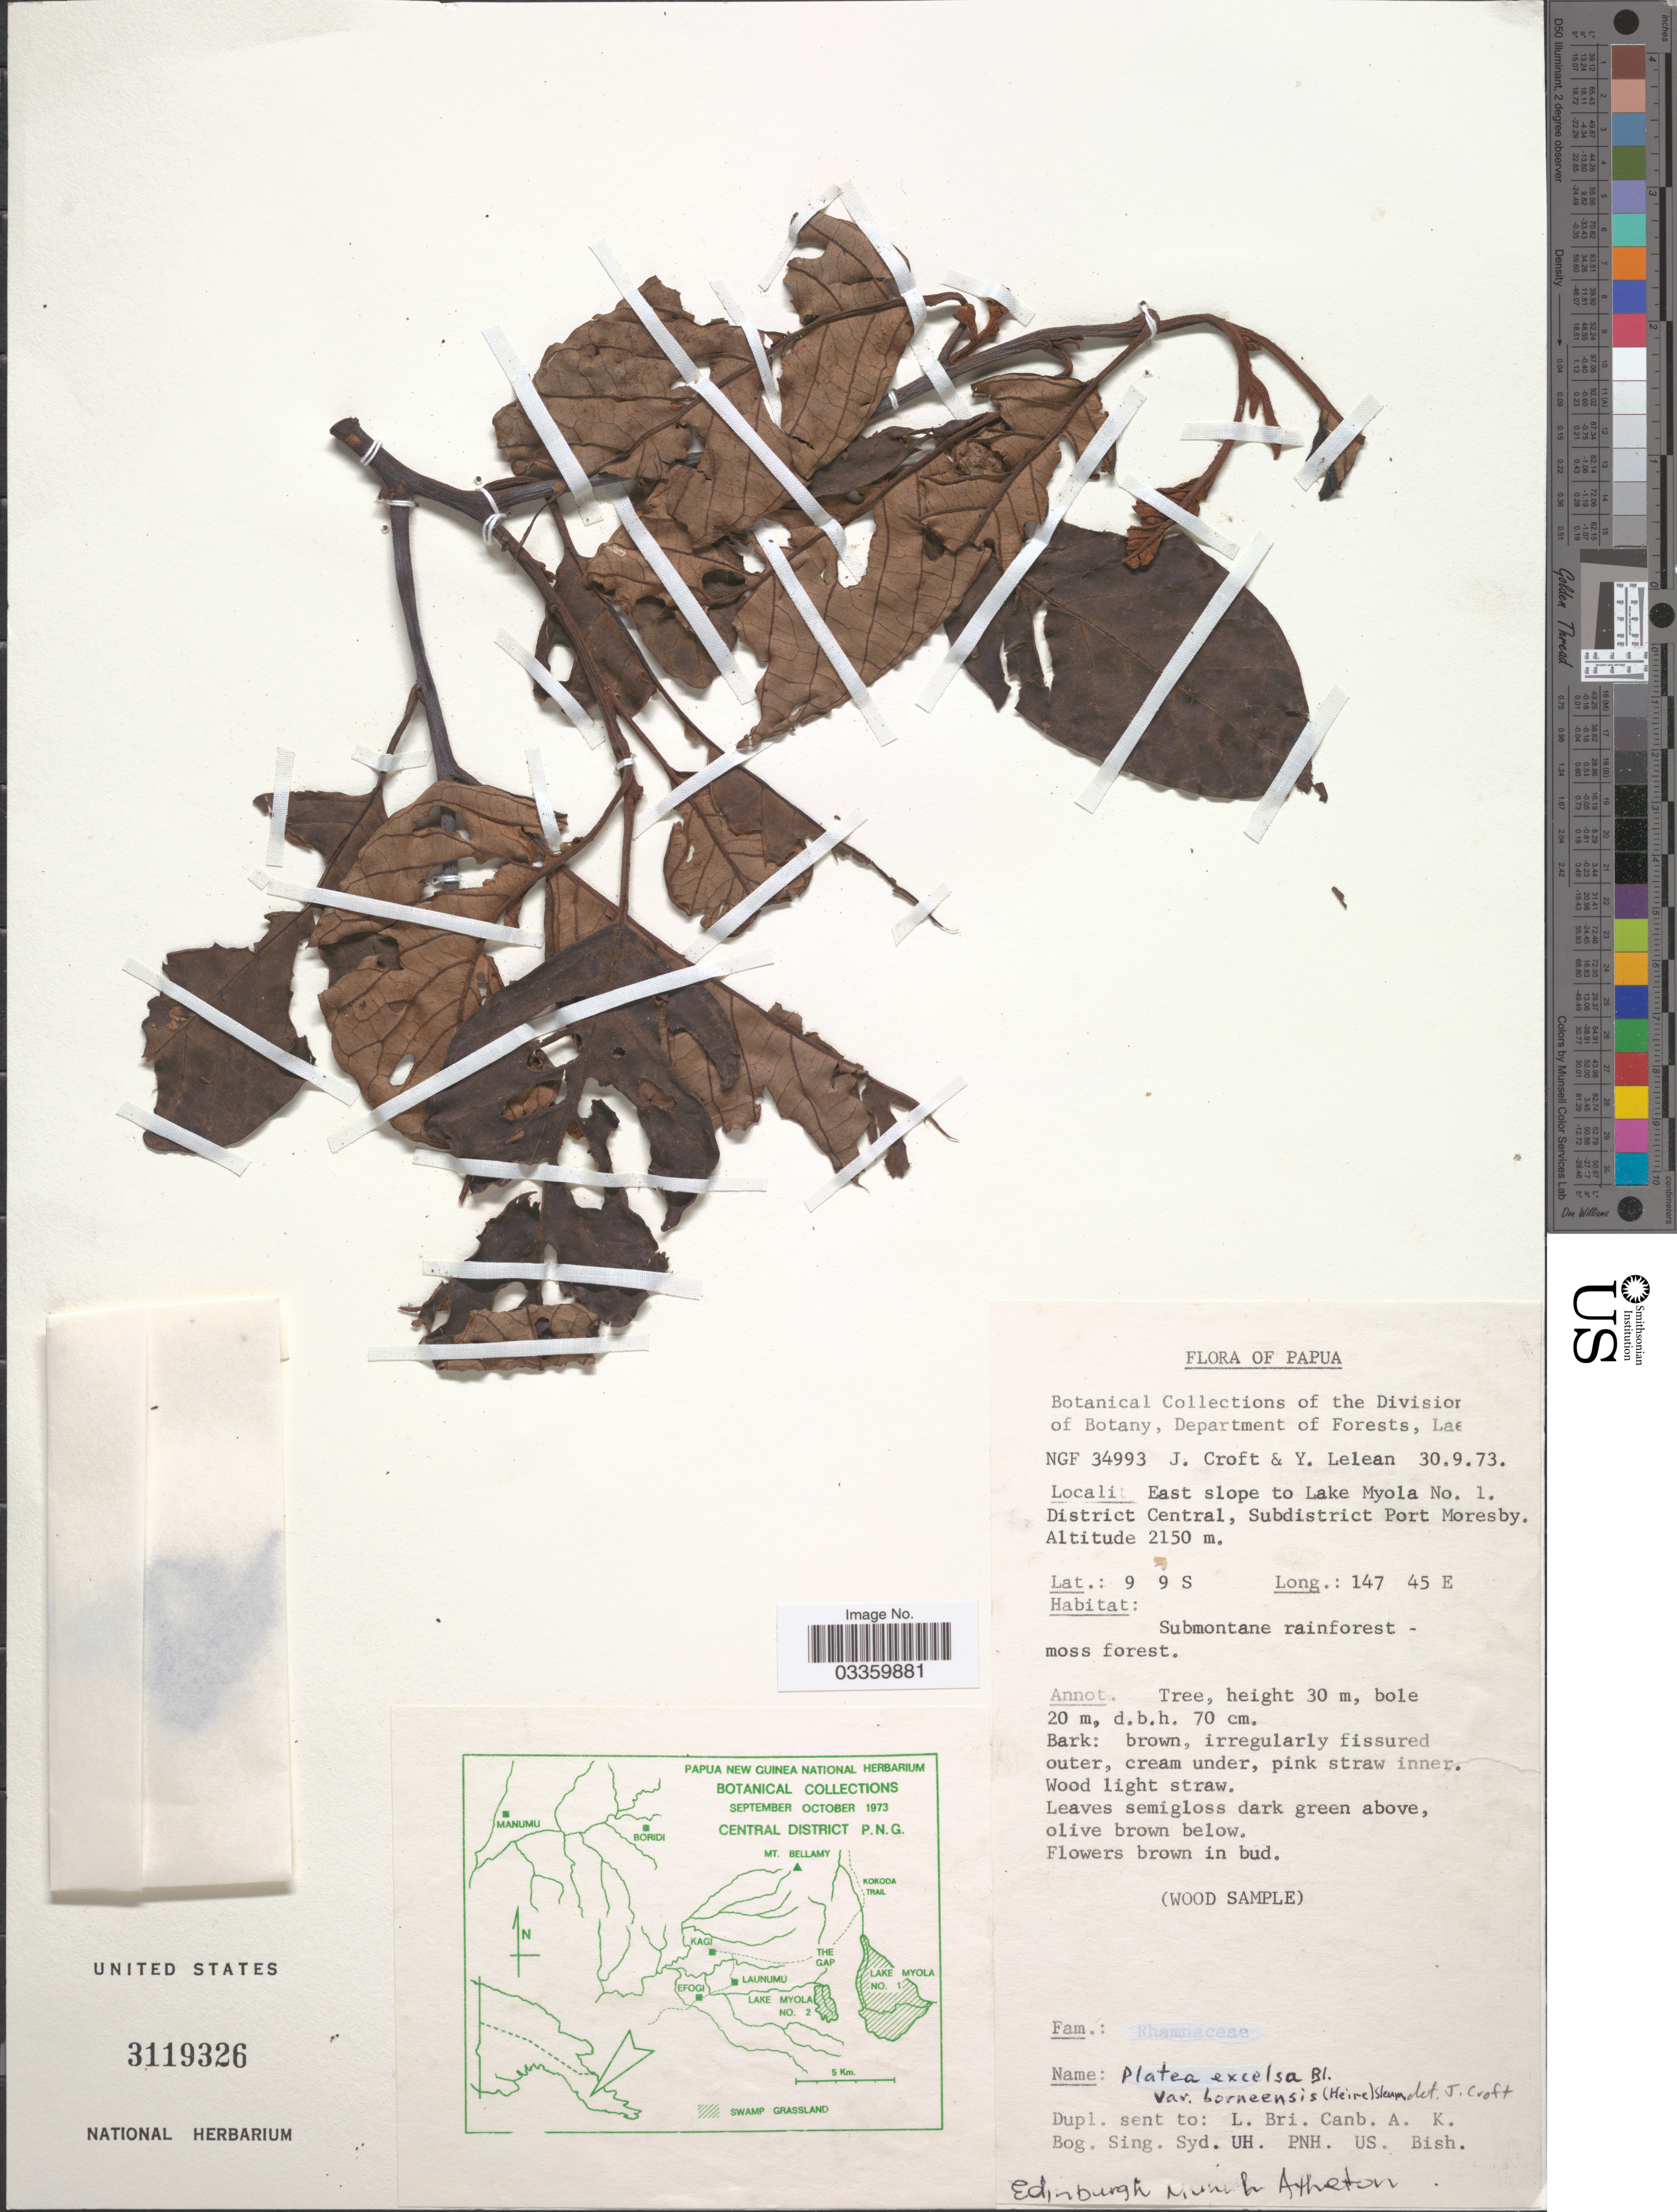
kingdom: Plantae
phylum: Tracheophyta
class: Magnoliopsida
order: Metteniusales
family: Metteniusaceae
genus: Platea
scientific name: Platea excelsa var. borneensia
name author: (Blume) Sleumer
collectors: J. Croft & Y. Lelean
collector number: NGF 34993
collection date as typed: Transcribed d/m/y: 30/9/73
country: Papua New Guinea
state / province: Central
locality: Papua. East slope of Lake Myola No. 1. District Central, Subdistrict Port Moresby.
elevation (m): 2150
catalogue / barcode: US 3119326